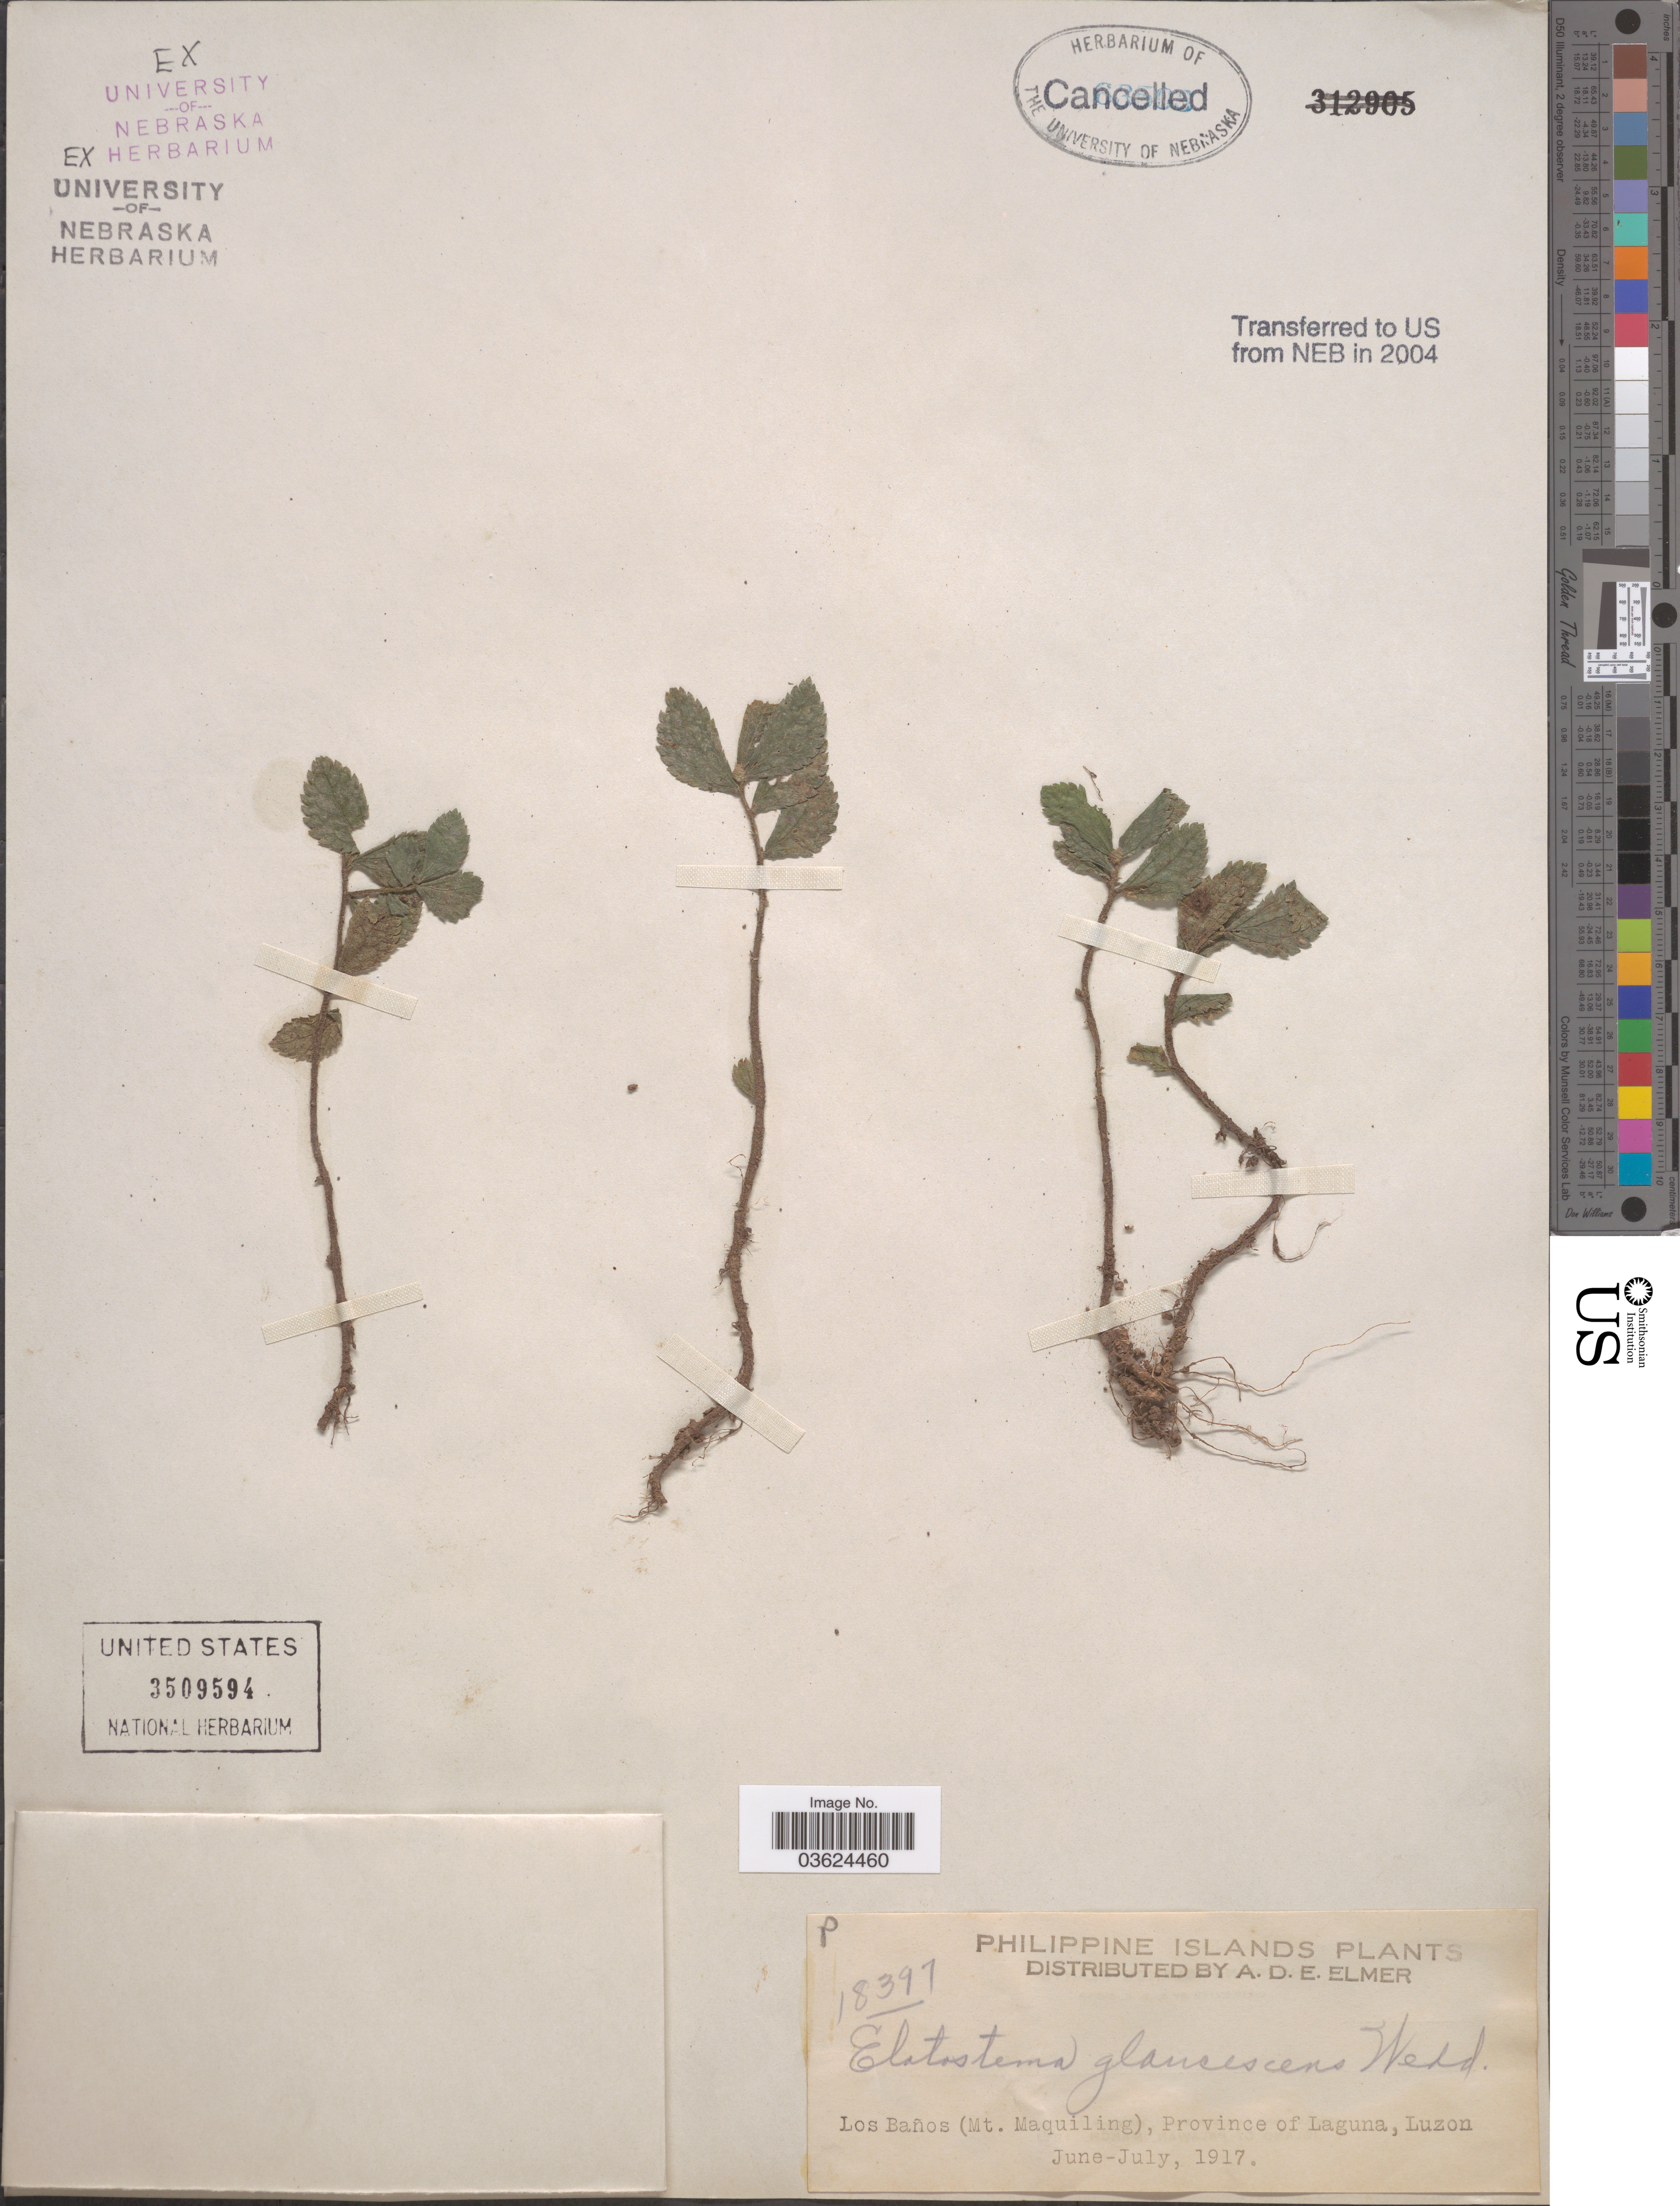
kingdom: Plantae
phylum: Tracheophyta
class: Magnoliopsida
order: Rosales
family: Urticaceae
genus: Elatostema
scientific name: Elatostema glaucescens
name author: Wedd.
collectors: A. D. E. Elmer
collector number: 18397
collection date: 1917-06/1917-07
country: Philippines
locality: Philippine Islands. Los Baños (Mt. Maquiling), Province of Laguna, Luzon.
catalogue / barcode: US 3509594